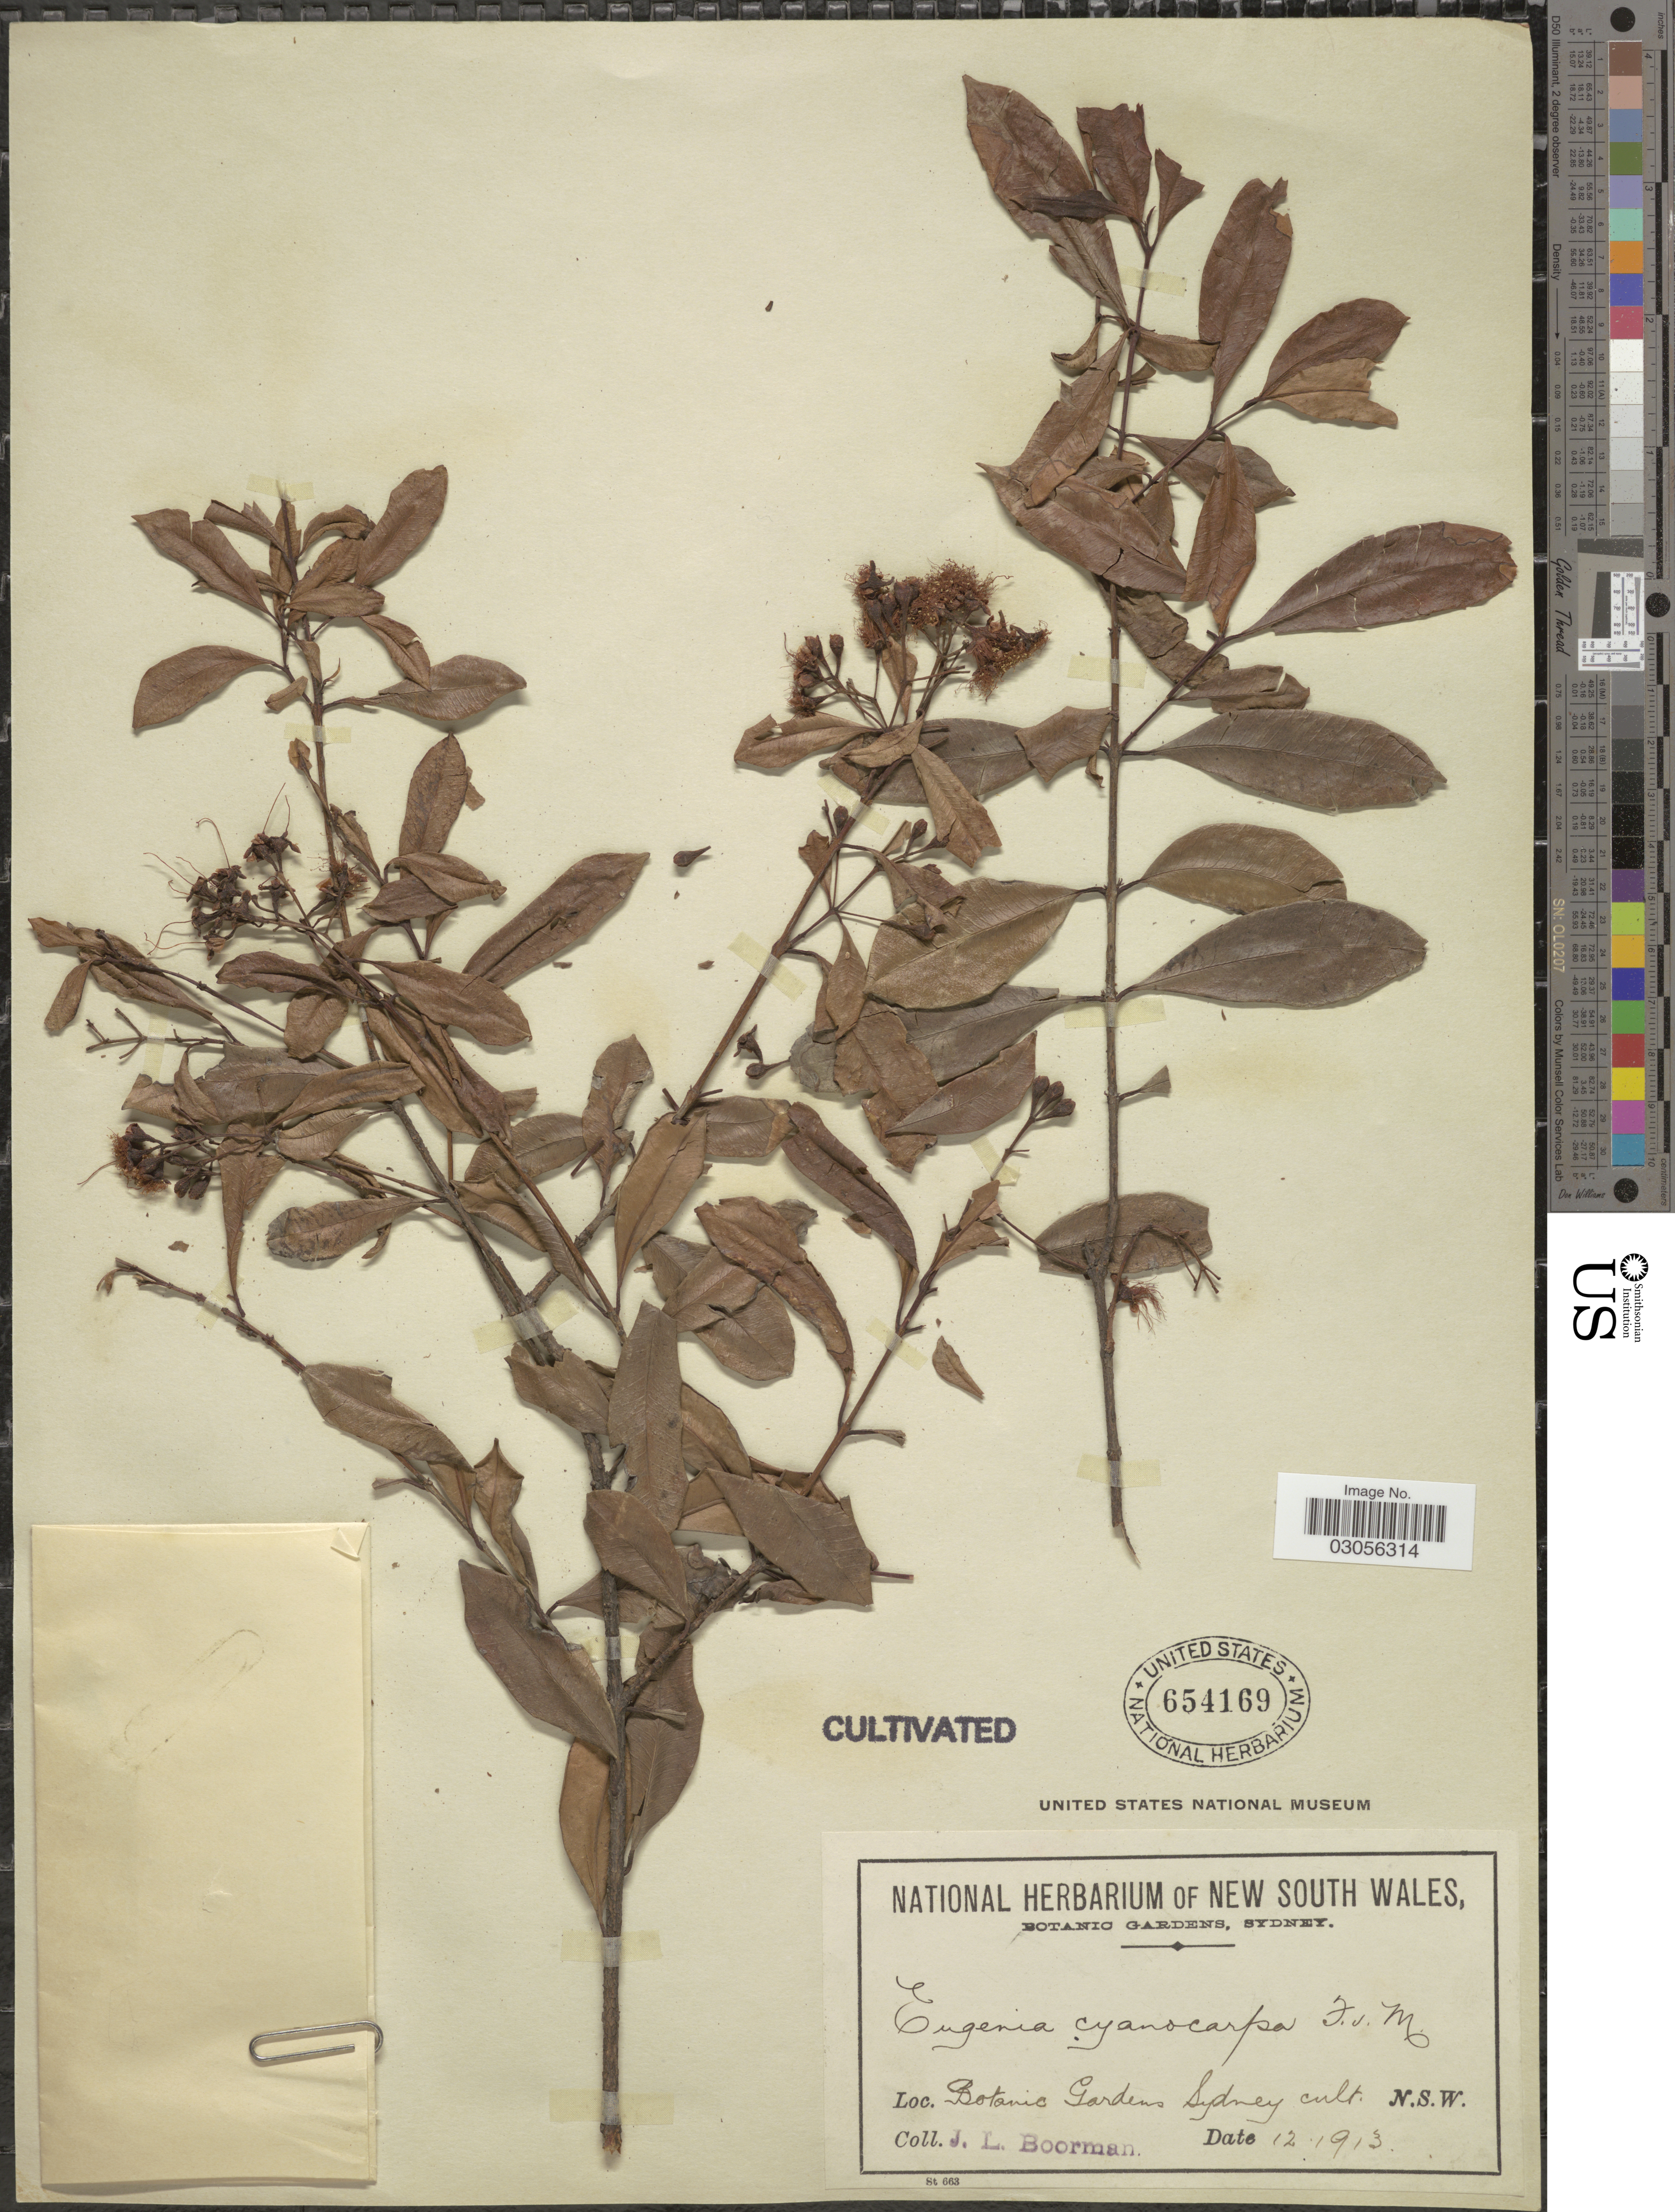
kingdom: Plantae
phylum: Tracheophyta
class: Magnoliopsida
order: Myrtales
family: Myrtaceae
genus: Syzygium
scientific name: Syzygium oleosum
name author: (F. Muell.) B. Hyland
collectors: J. Boorman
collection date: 1913-12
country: Australia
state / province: New South Wales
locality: Botanic Gardens Sydney cult. N.S.W.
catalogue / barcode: US 654169